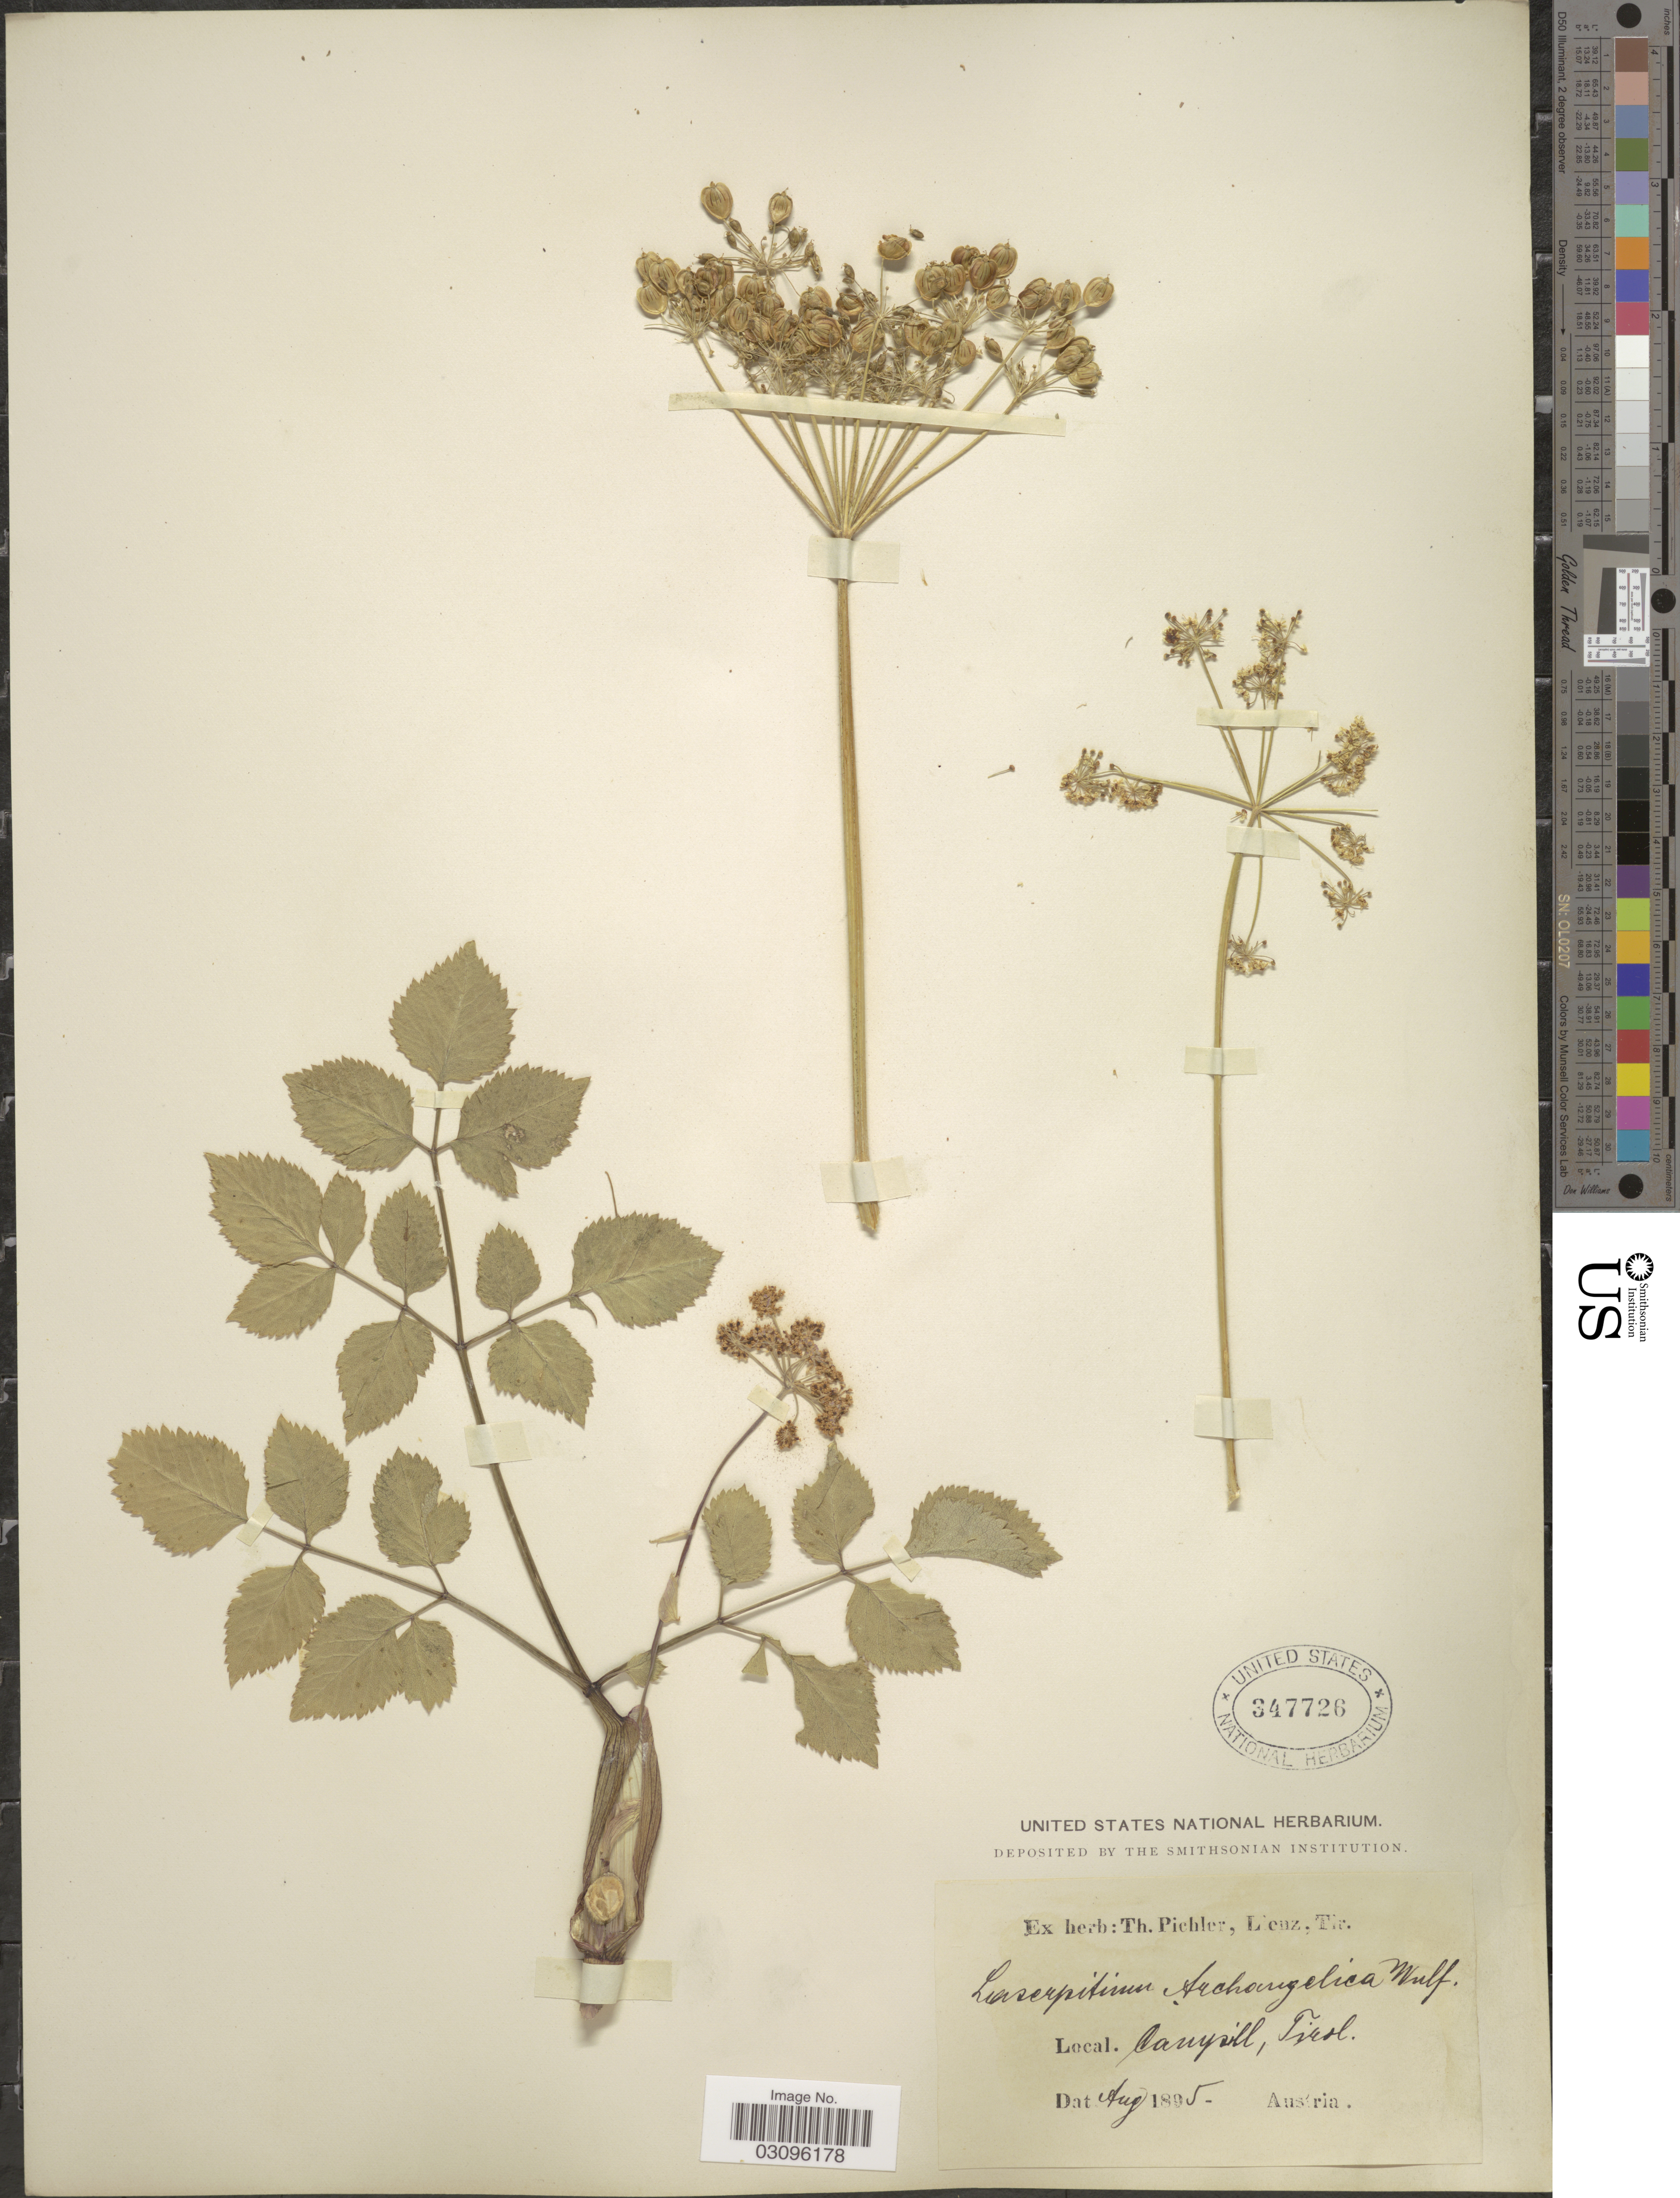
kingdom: Plantae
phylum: Tracheophyta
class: Magnoliopsida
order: Apiales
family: Apiaceae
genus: Laserpitium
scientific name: Laserpitium archangelica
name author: Wulfen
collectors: ex herb. T. Pichler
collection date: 1895-08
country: Austria / Italy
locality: Cauysill [interpreted], Tirol.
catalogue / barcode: US 347726